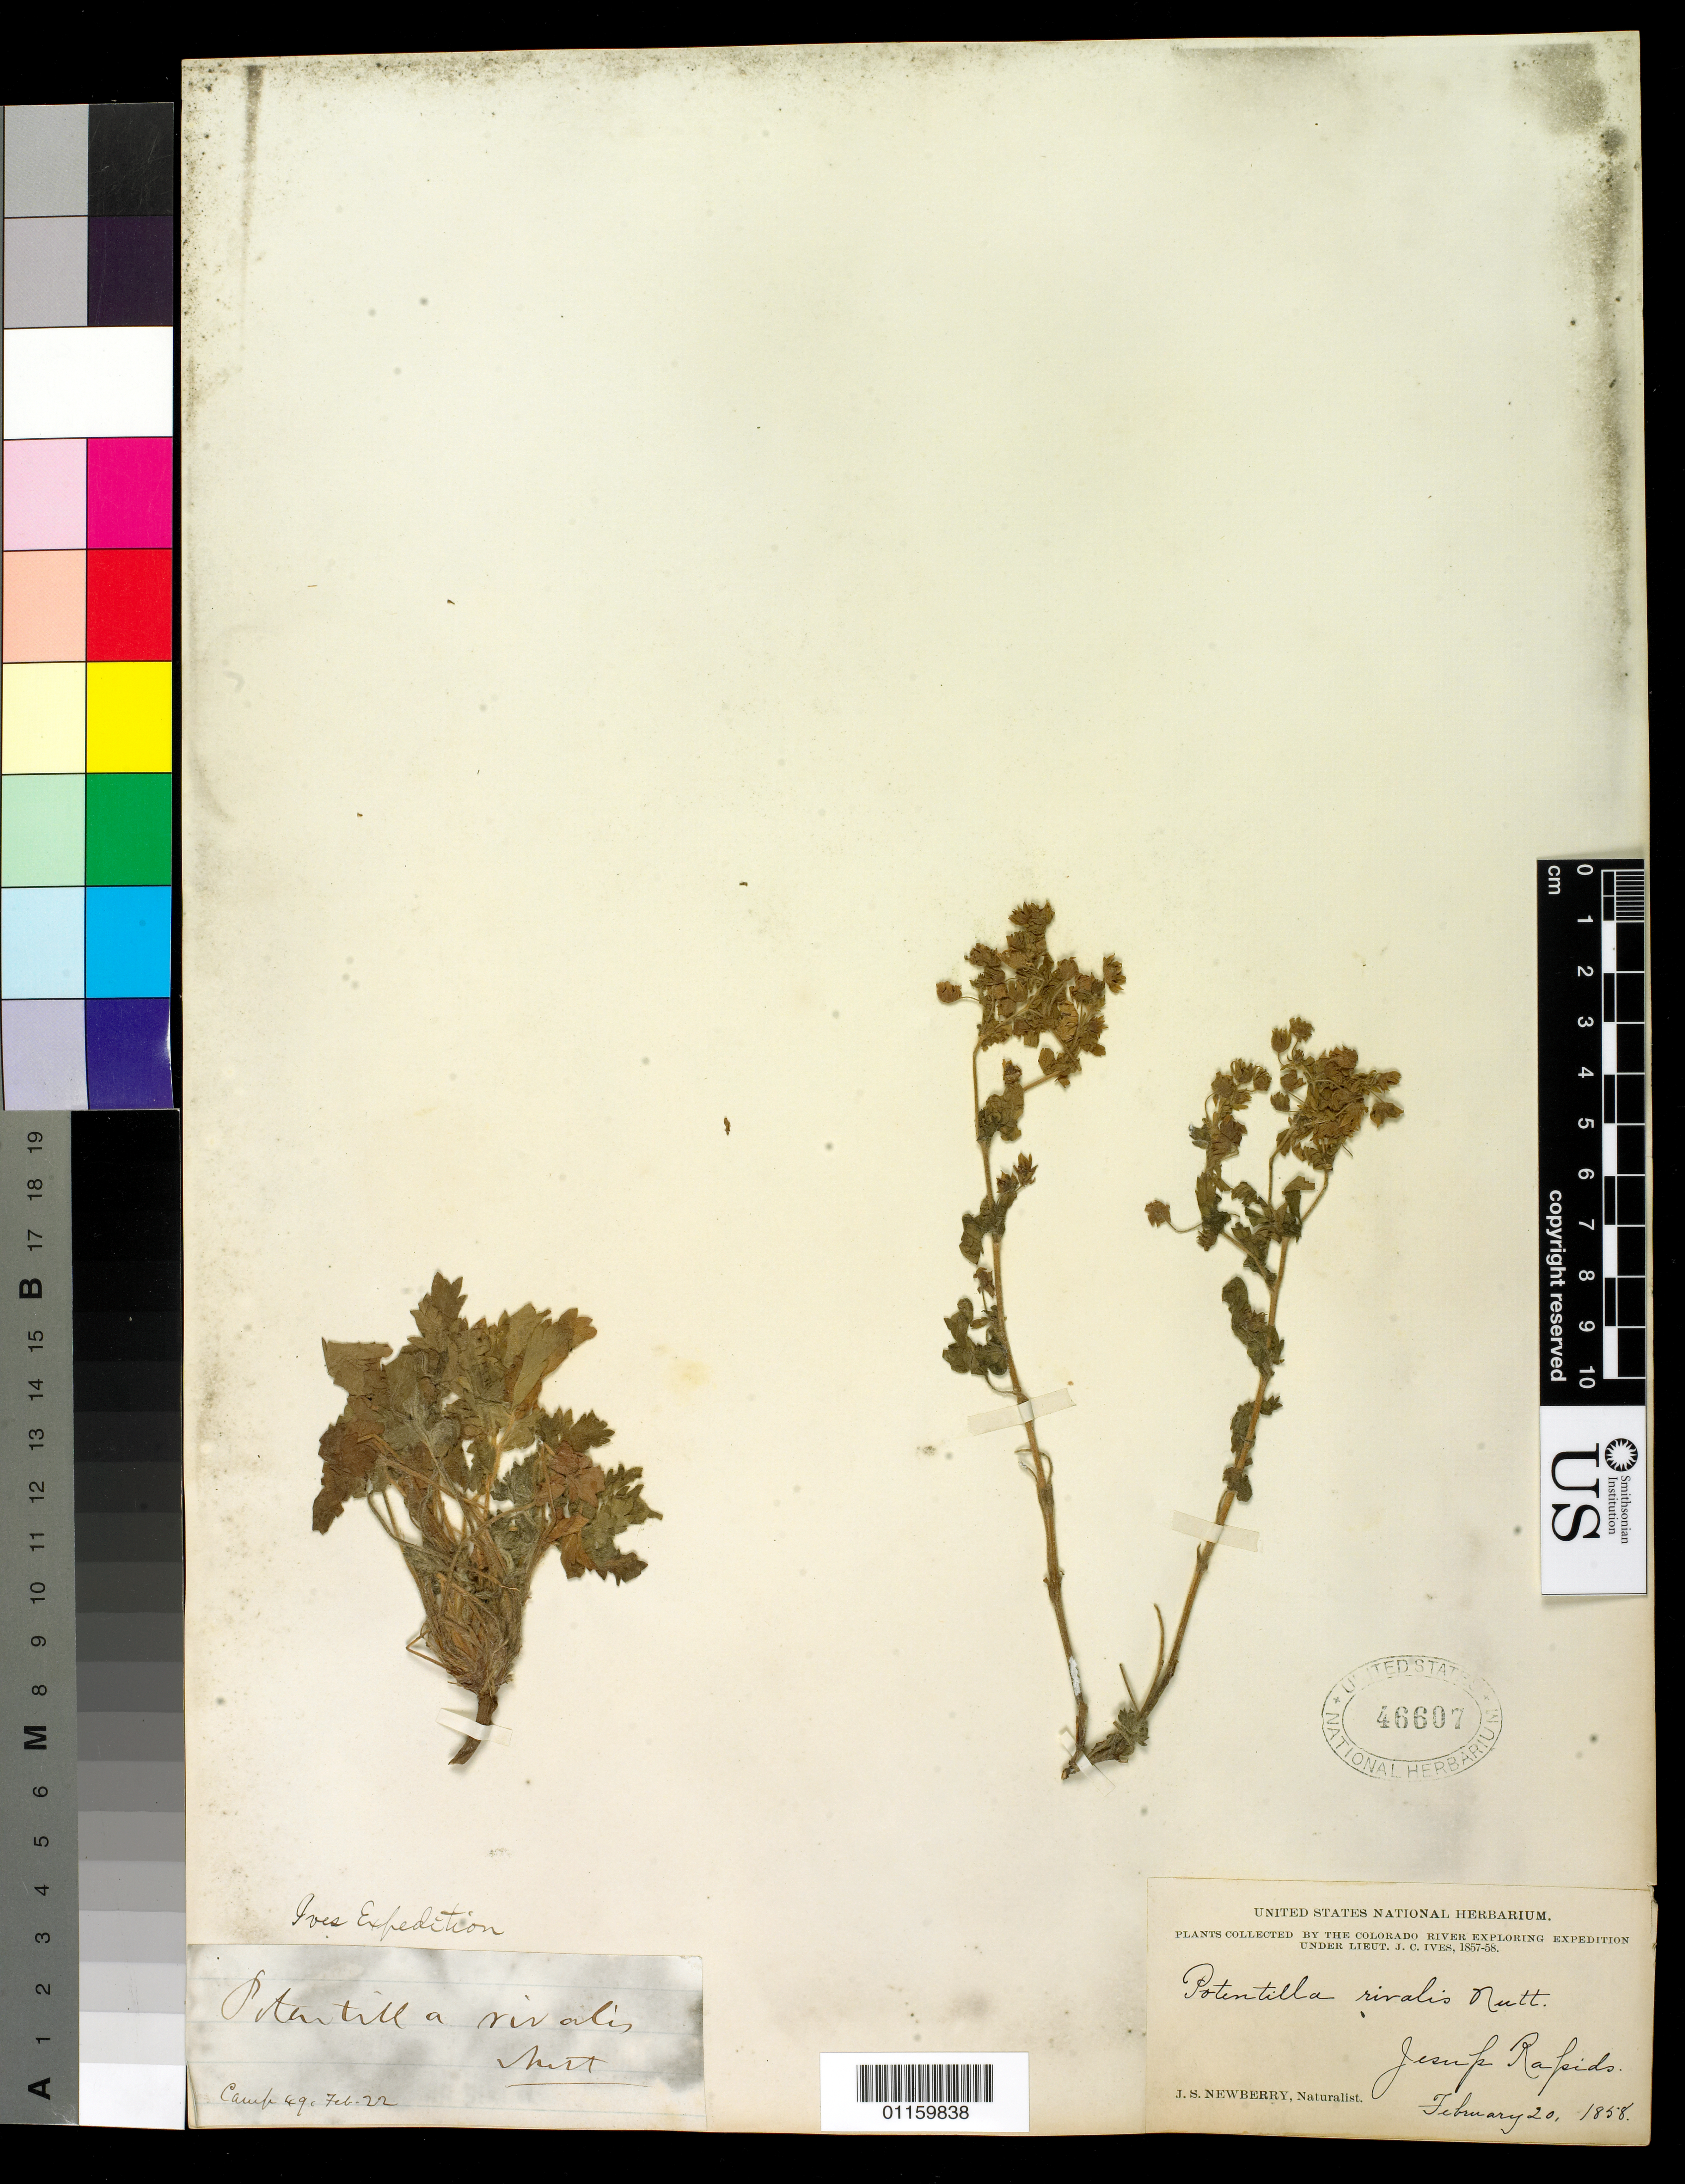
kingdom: Plantae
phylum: Tracheophyta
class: Magnoliopsida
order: Rosales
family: Rosaceae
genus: Potentilla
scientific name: Potentilla rivalis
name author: Nutt.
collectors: J. S. Newberry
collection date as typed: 20 Feb 1858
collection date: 1858-02-20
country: United States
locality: Jesup Rapids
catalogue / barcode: US 46607